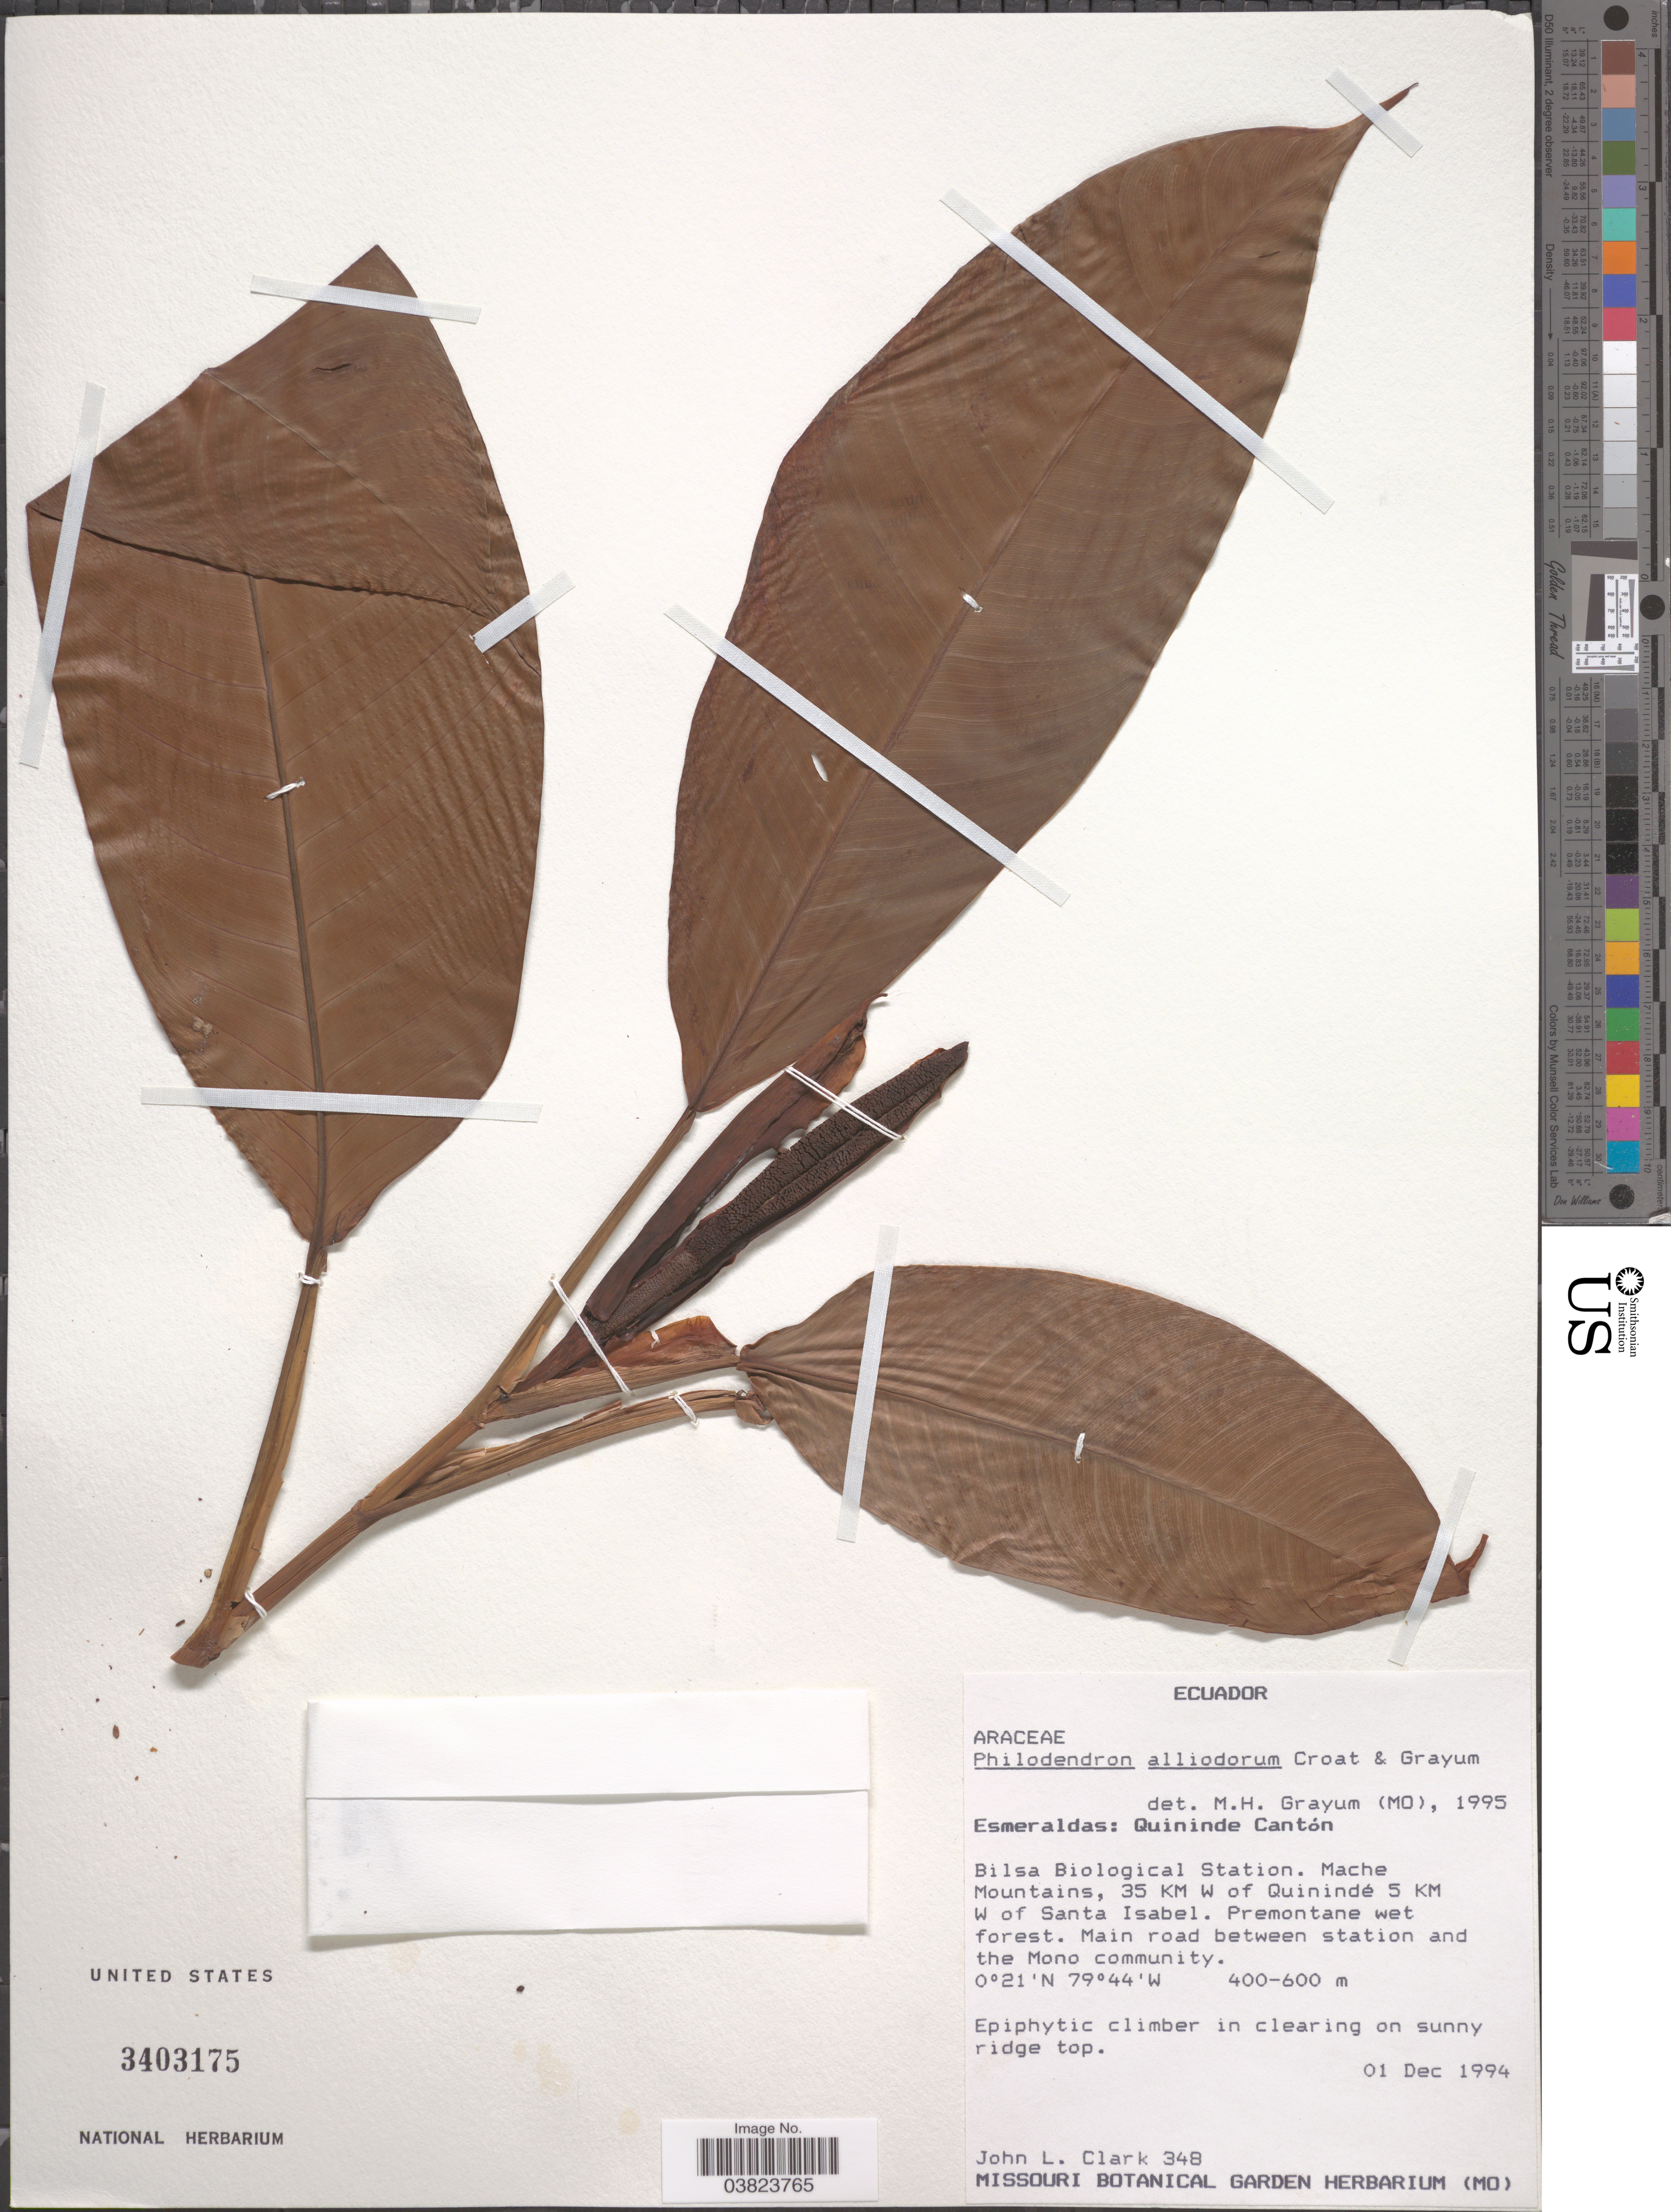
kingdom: Plantae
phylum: Tracheophyta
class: Liliopsida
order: Alismatales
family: Araceae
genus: Philodendron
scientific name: Philodendron alliodorum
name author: Croat & Grayum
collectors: J. L. Clark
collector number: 348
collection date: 1994-12-01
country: Ecuador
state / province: Esmeraldas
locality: Quininde Cantón. Bilsa Biological Station. Mache Mountains, 35 KM W of Quinindé 5 KM W of Santa Isabel. Premontane wet forest. Main road between station and the Mono community.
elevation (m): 400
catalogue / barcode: US 3403175